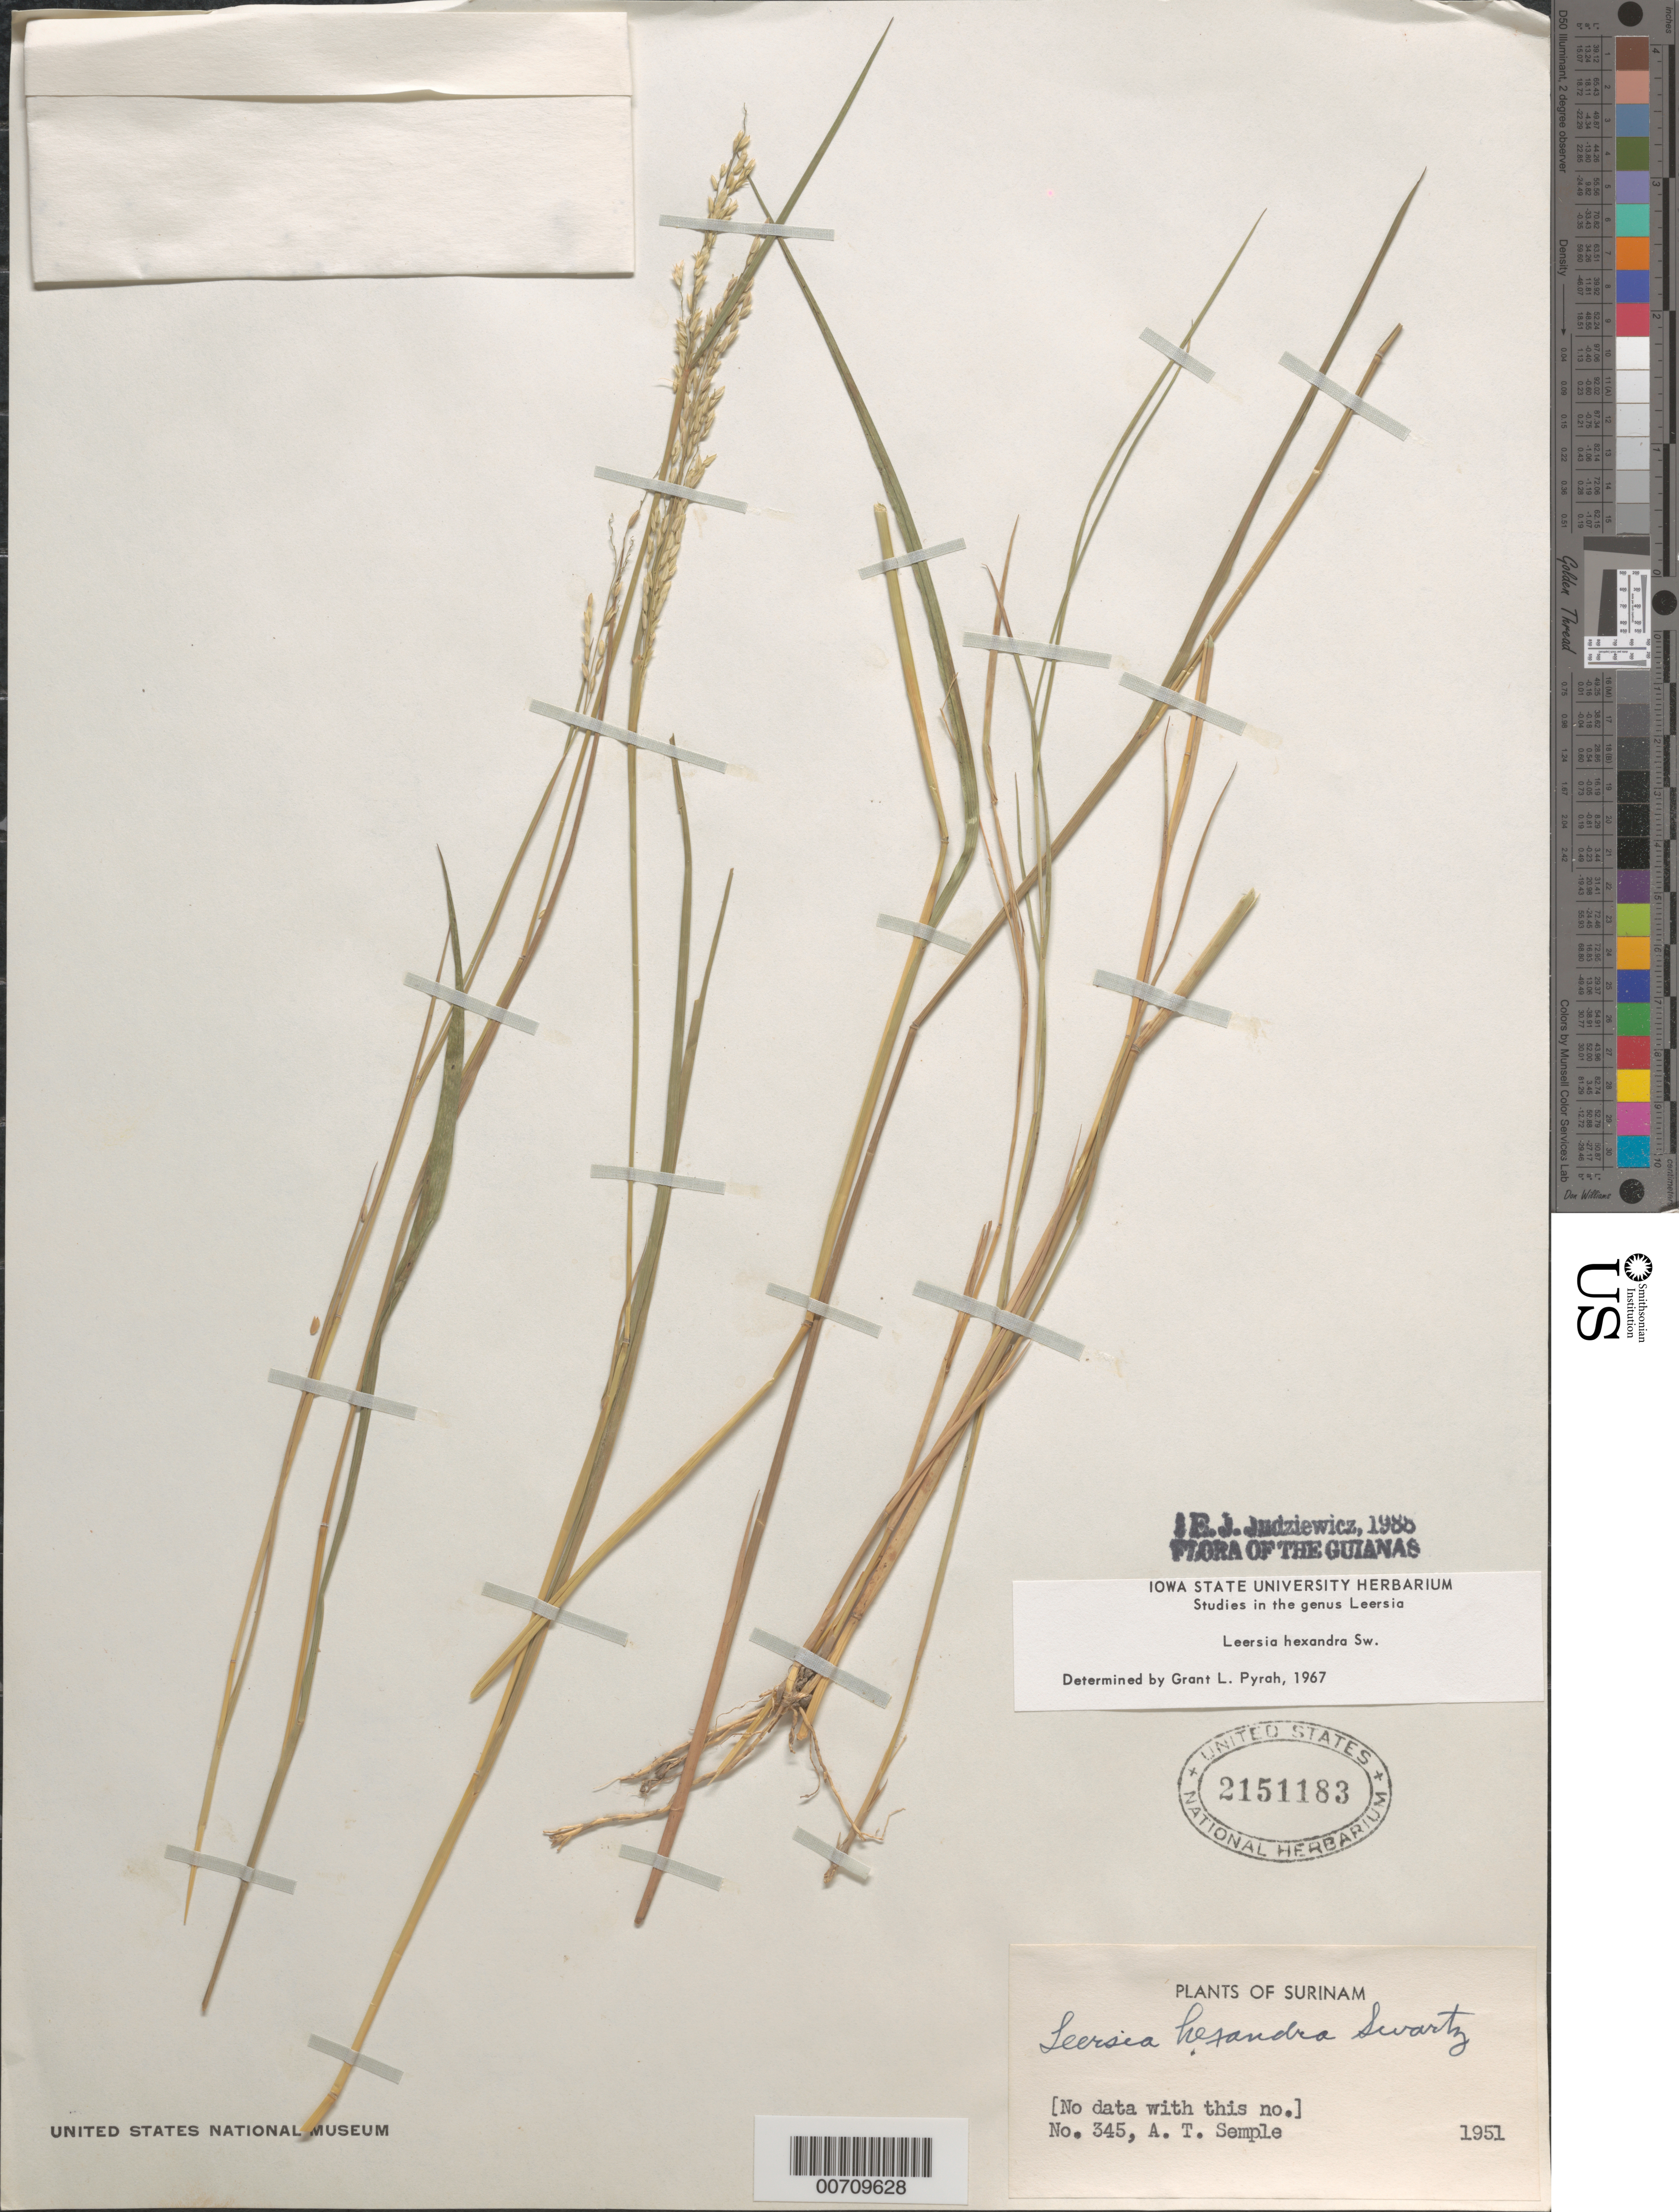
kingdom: Plantae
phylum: Tracheophyta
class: Liliopsida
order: Poales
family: Poaceae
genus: Leersia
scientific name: Leersia hexandra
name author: Sw.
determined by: Pyrah, G. L.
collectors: A. Semple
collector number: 345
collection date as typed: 1951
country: Suriname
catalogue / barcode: US 2151183